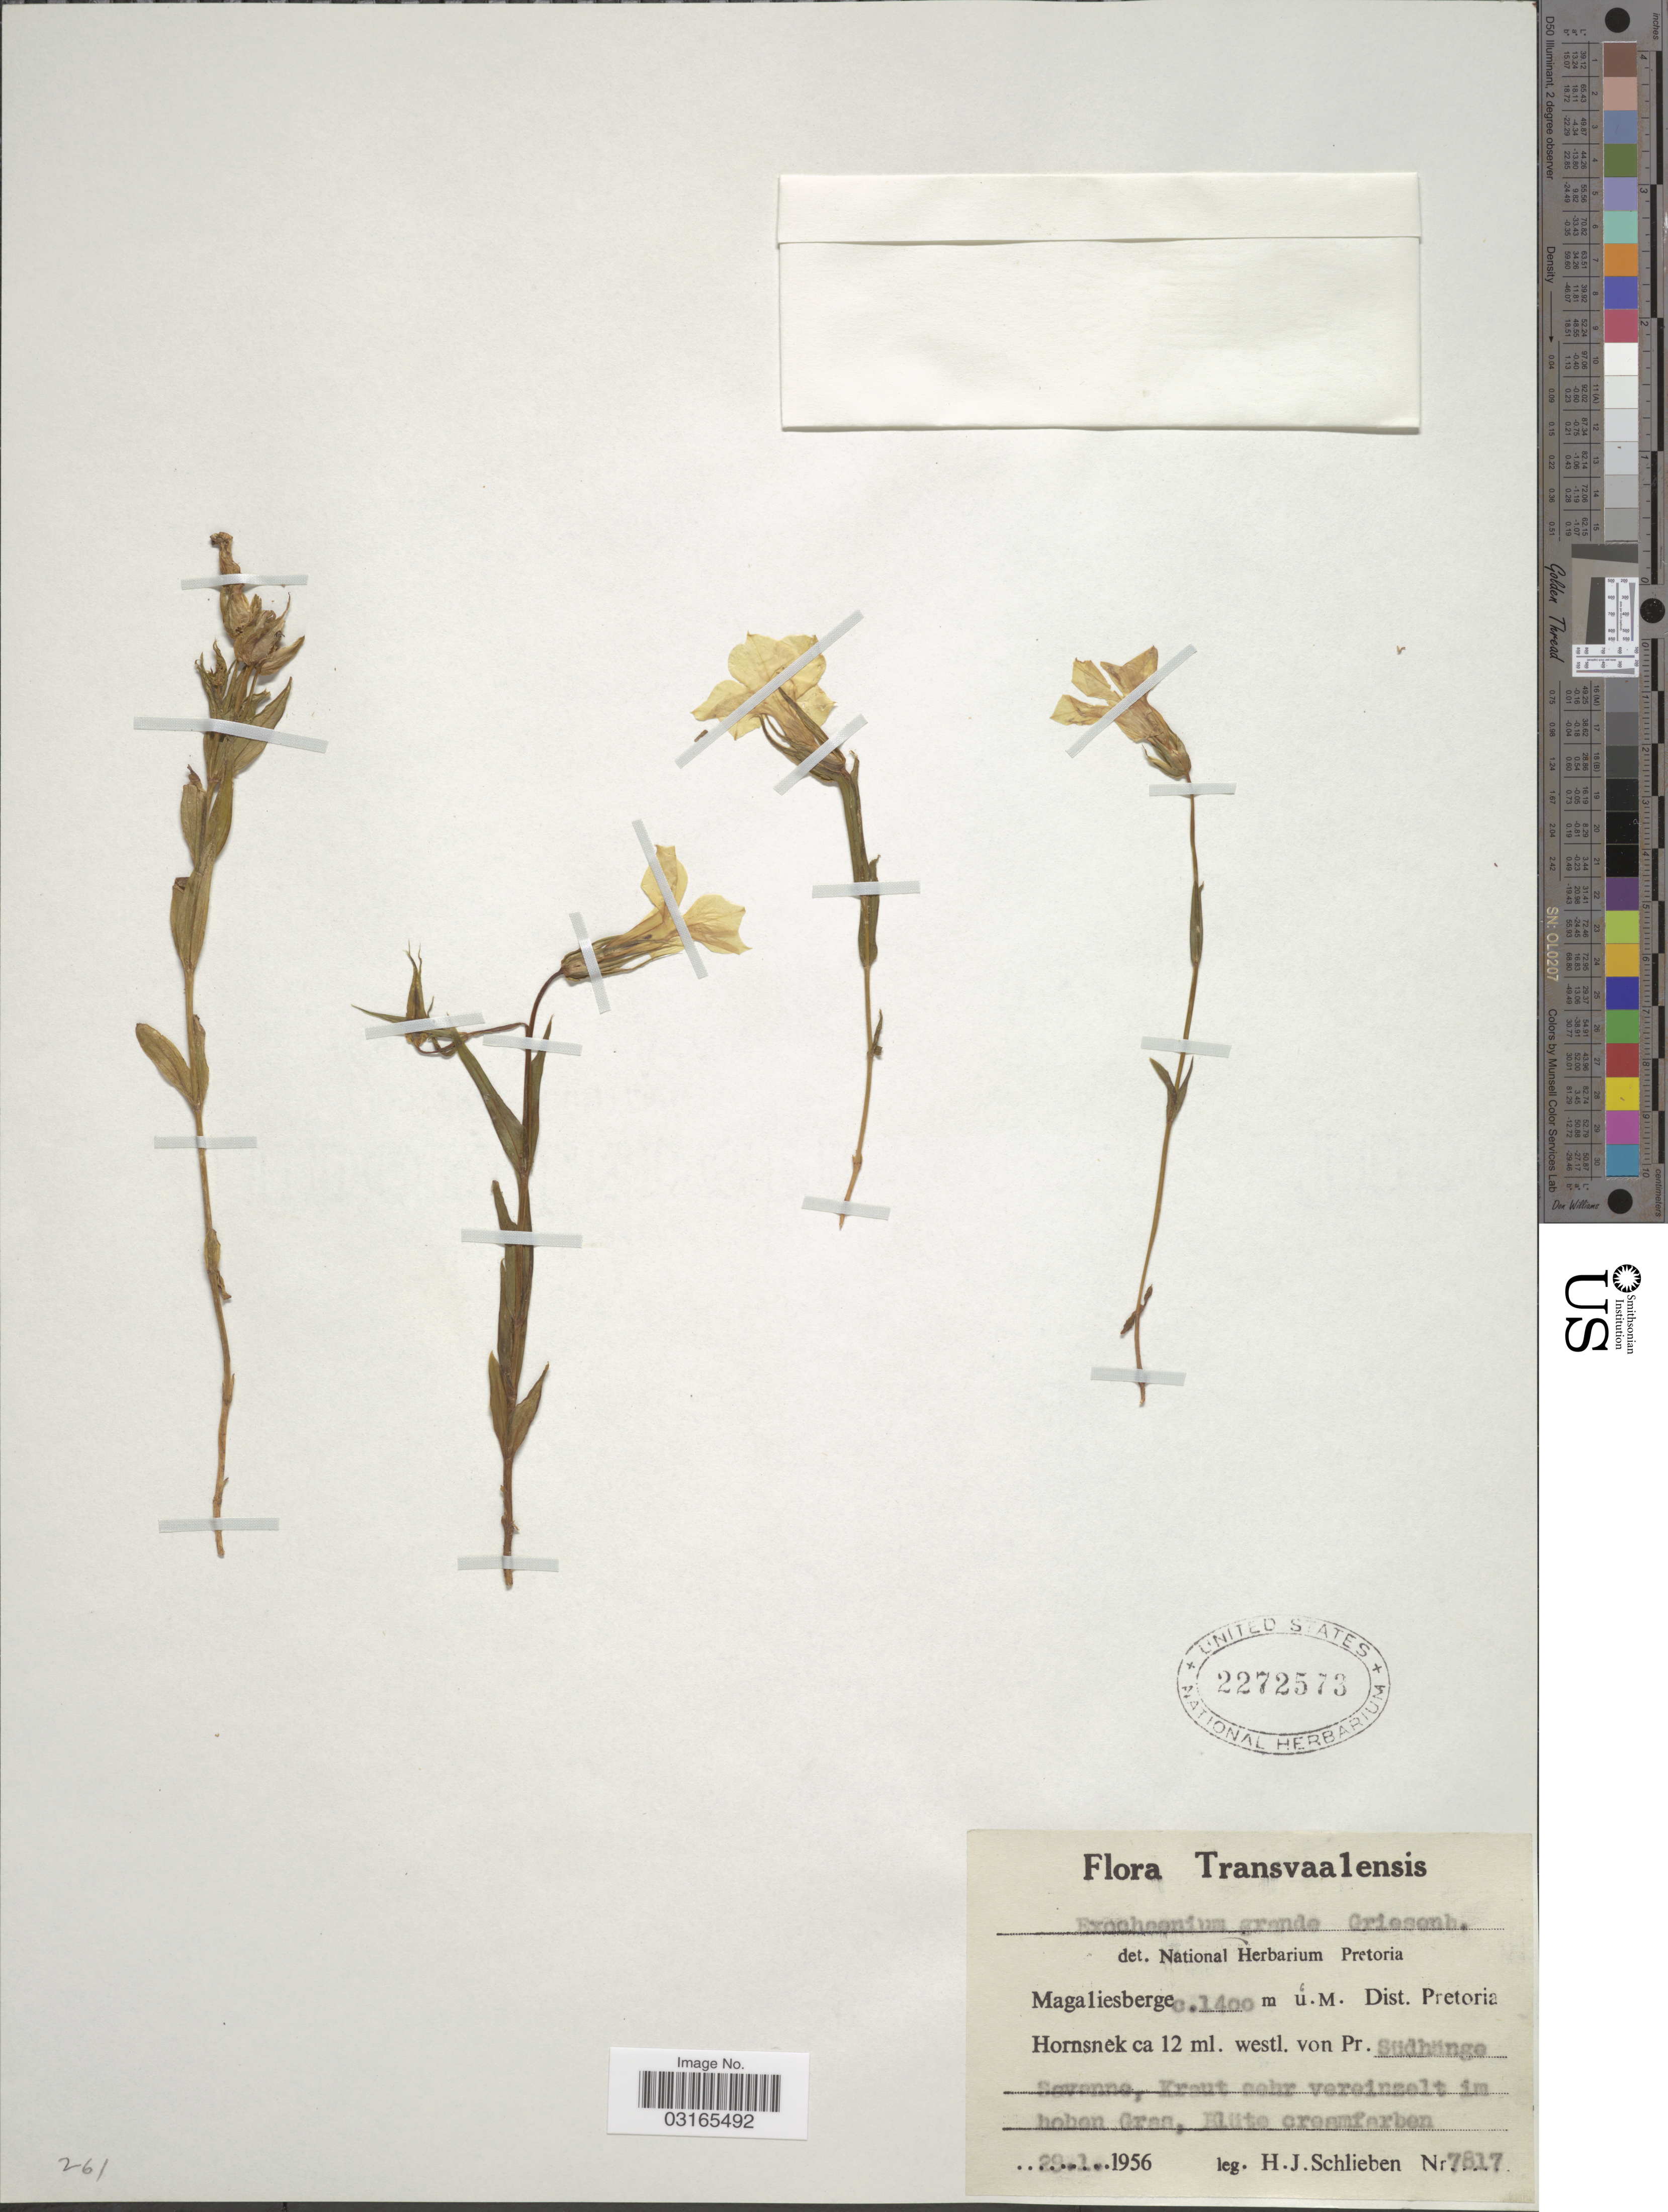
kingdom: Plantae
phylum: Tracheophyta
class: Magnoliopsida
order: Gentianales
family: Gentianaceae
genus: Belmontia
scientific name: Belmontia grandis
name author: E. Mey.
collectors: H. J. Schlieben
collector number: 7817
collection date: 1956-01-29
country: South Africa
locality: Transvaalensis. Magaliesberge, Dist. Pretoria Hornsnek ca 12 ml. westl. von Pr. Südhünge Savanne.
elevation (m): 1400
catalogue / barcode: US 2272573